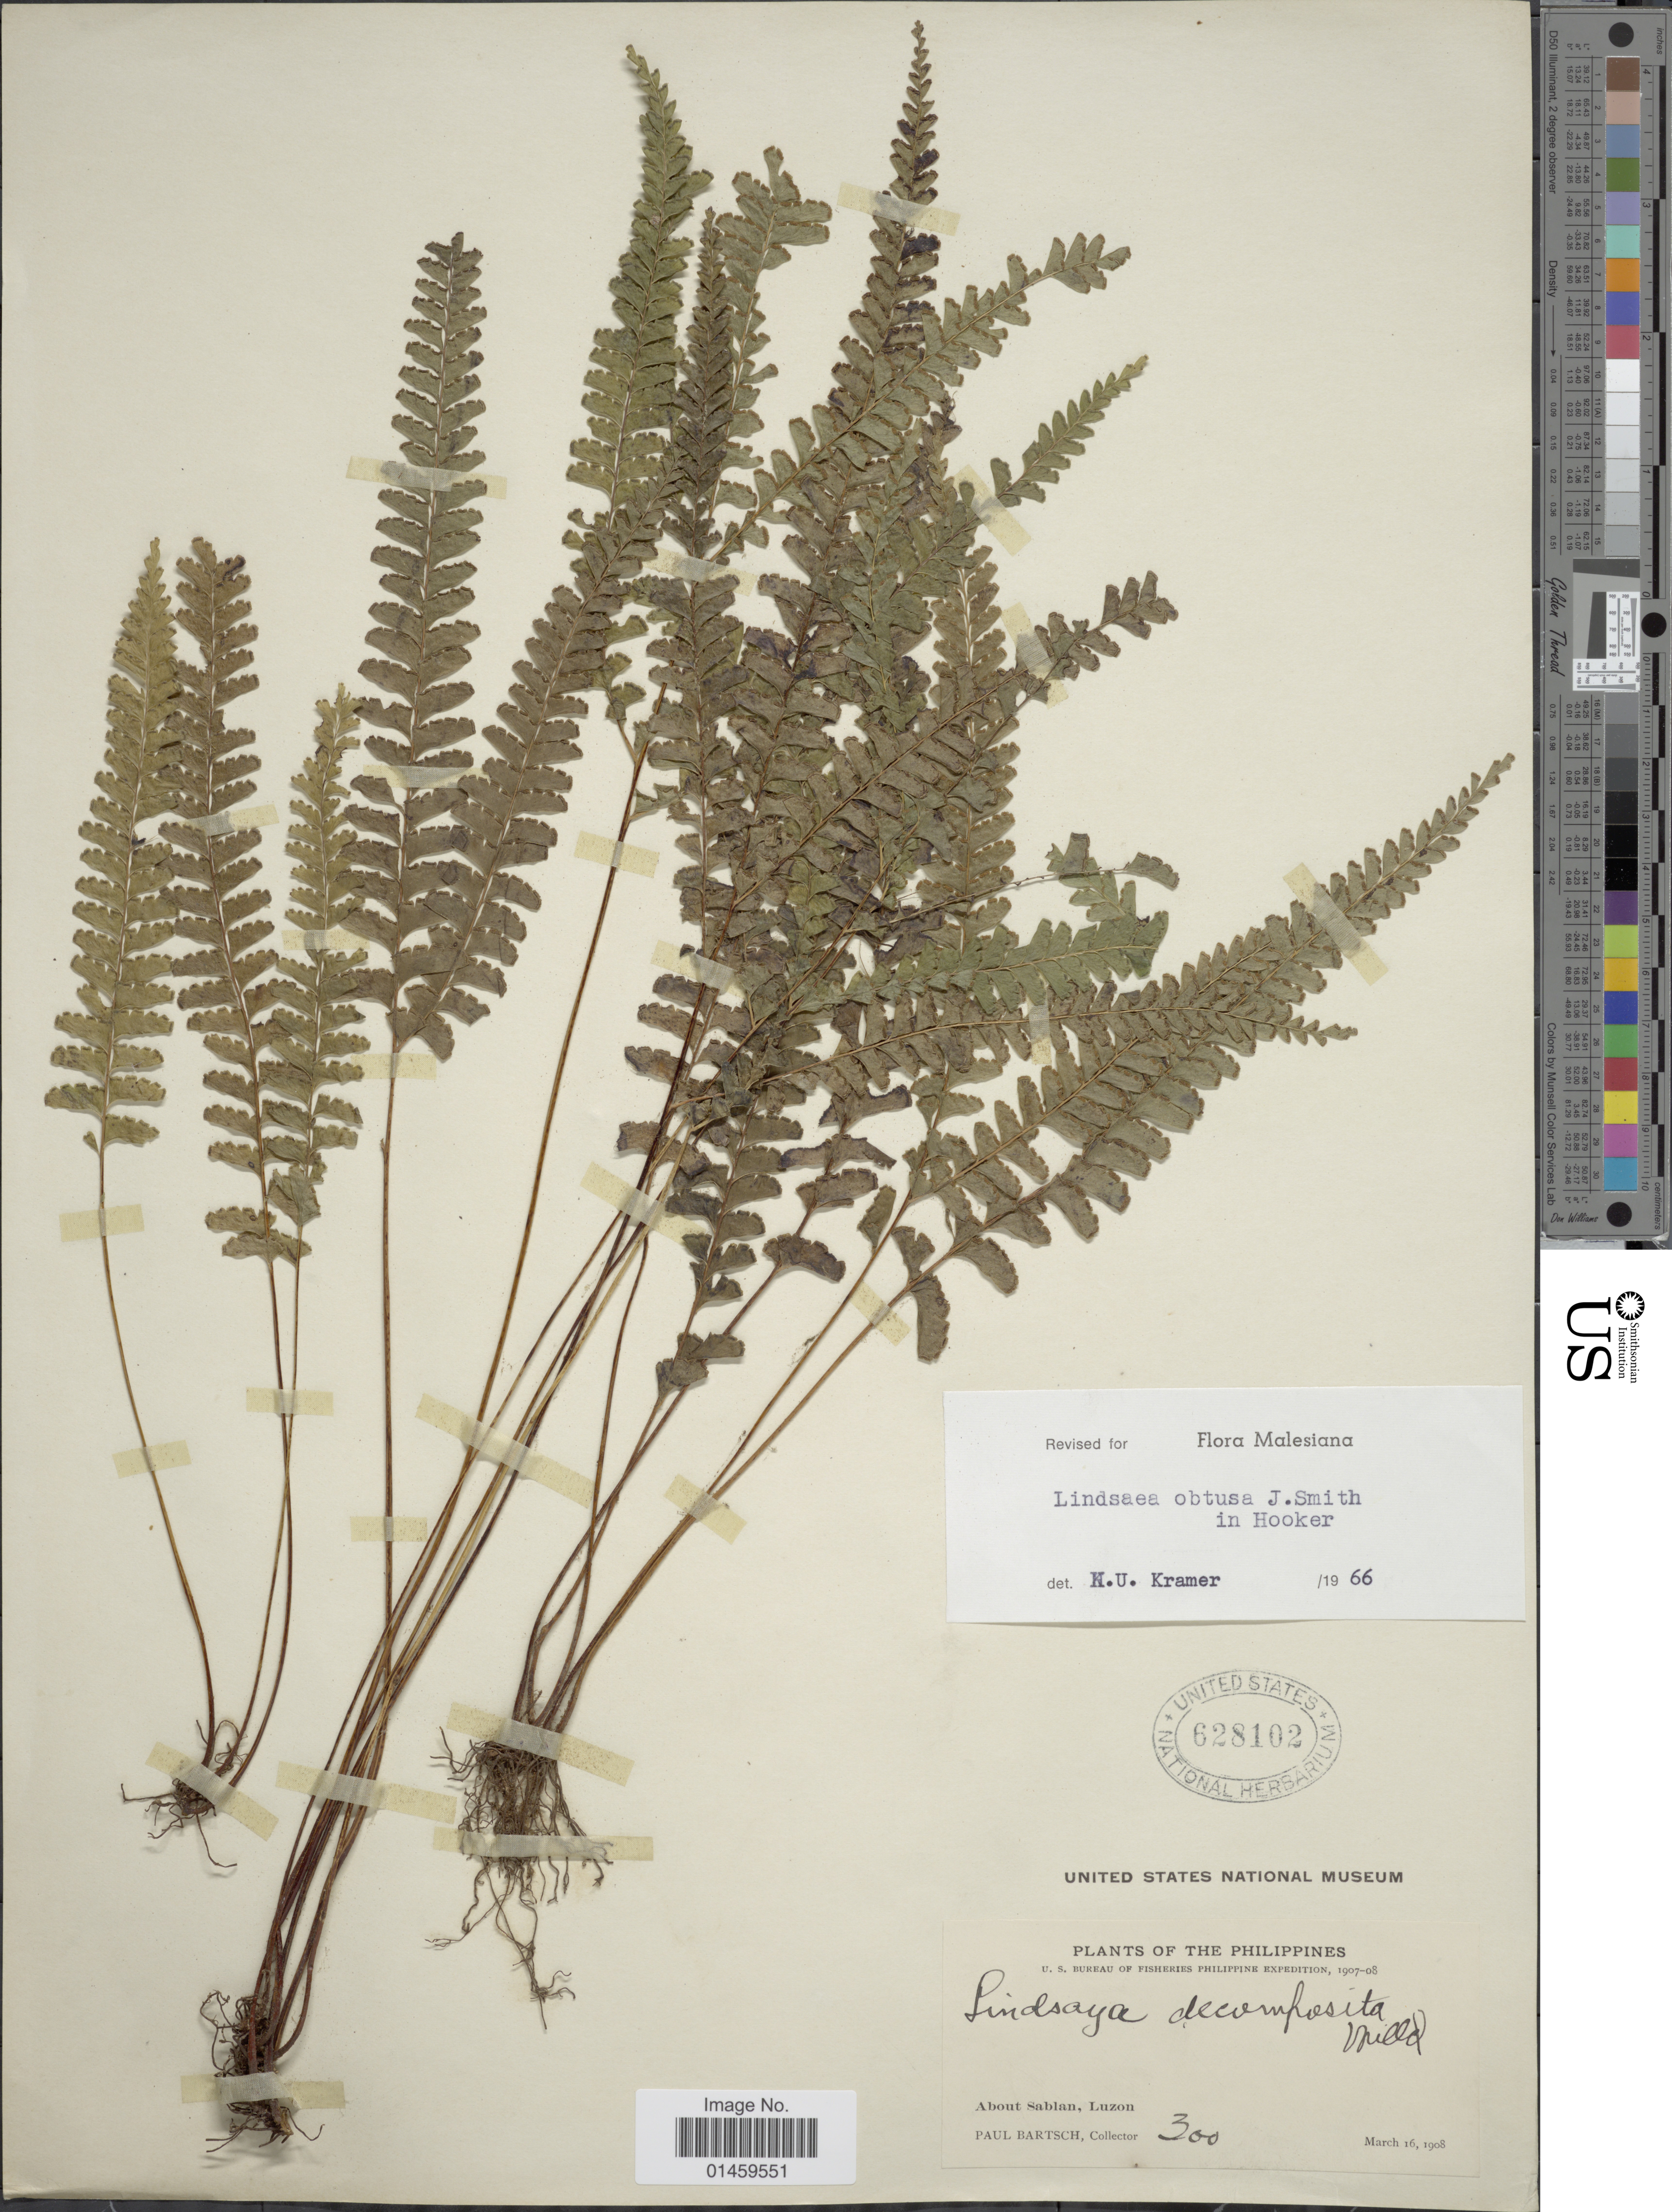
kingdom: Plantae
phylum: Tracheophyta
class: Polypodiopsida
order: Polypodiales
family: Lindsaeaceae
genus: Lindsaea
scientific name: Lindsaea obtusa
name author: J. Sm. ex Hook.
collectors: P. Bartsch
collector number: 300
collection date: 1908-03-16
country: Philippines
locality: About Sablan, Luzon.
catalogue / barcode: US 628102